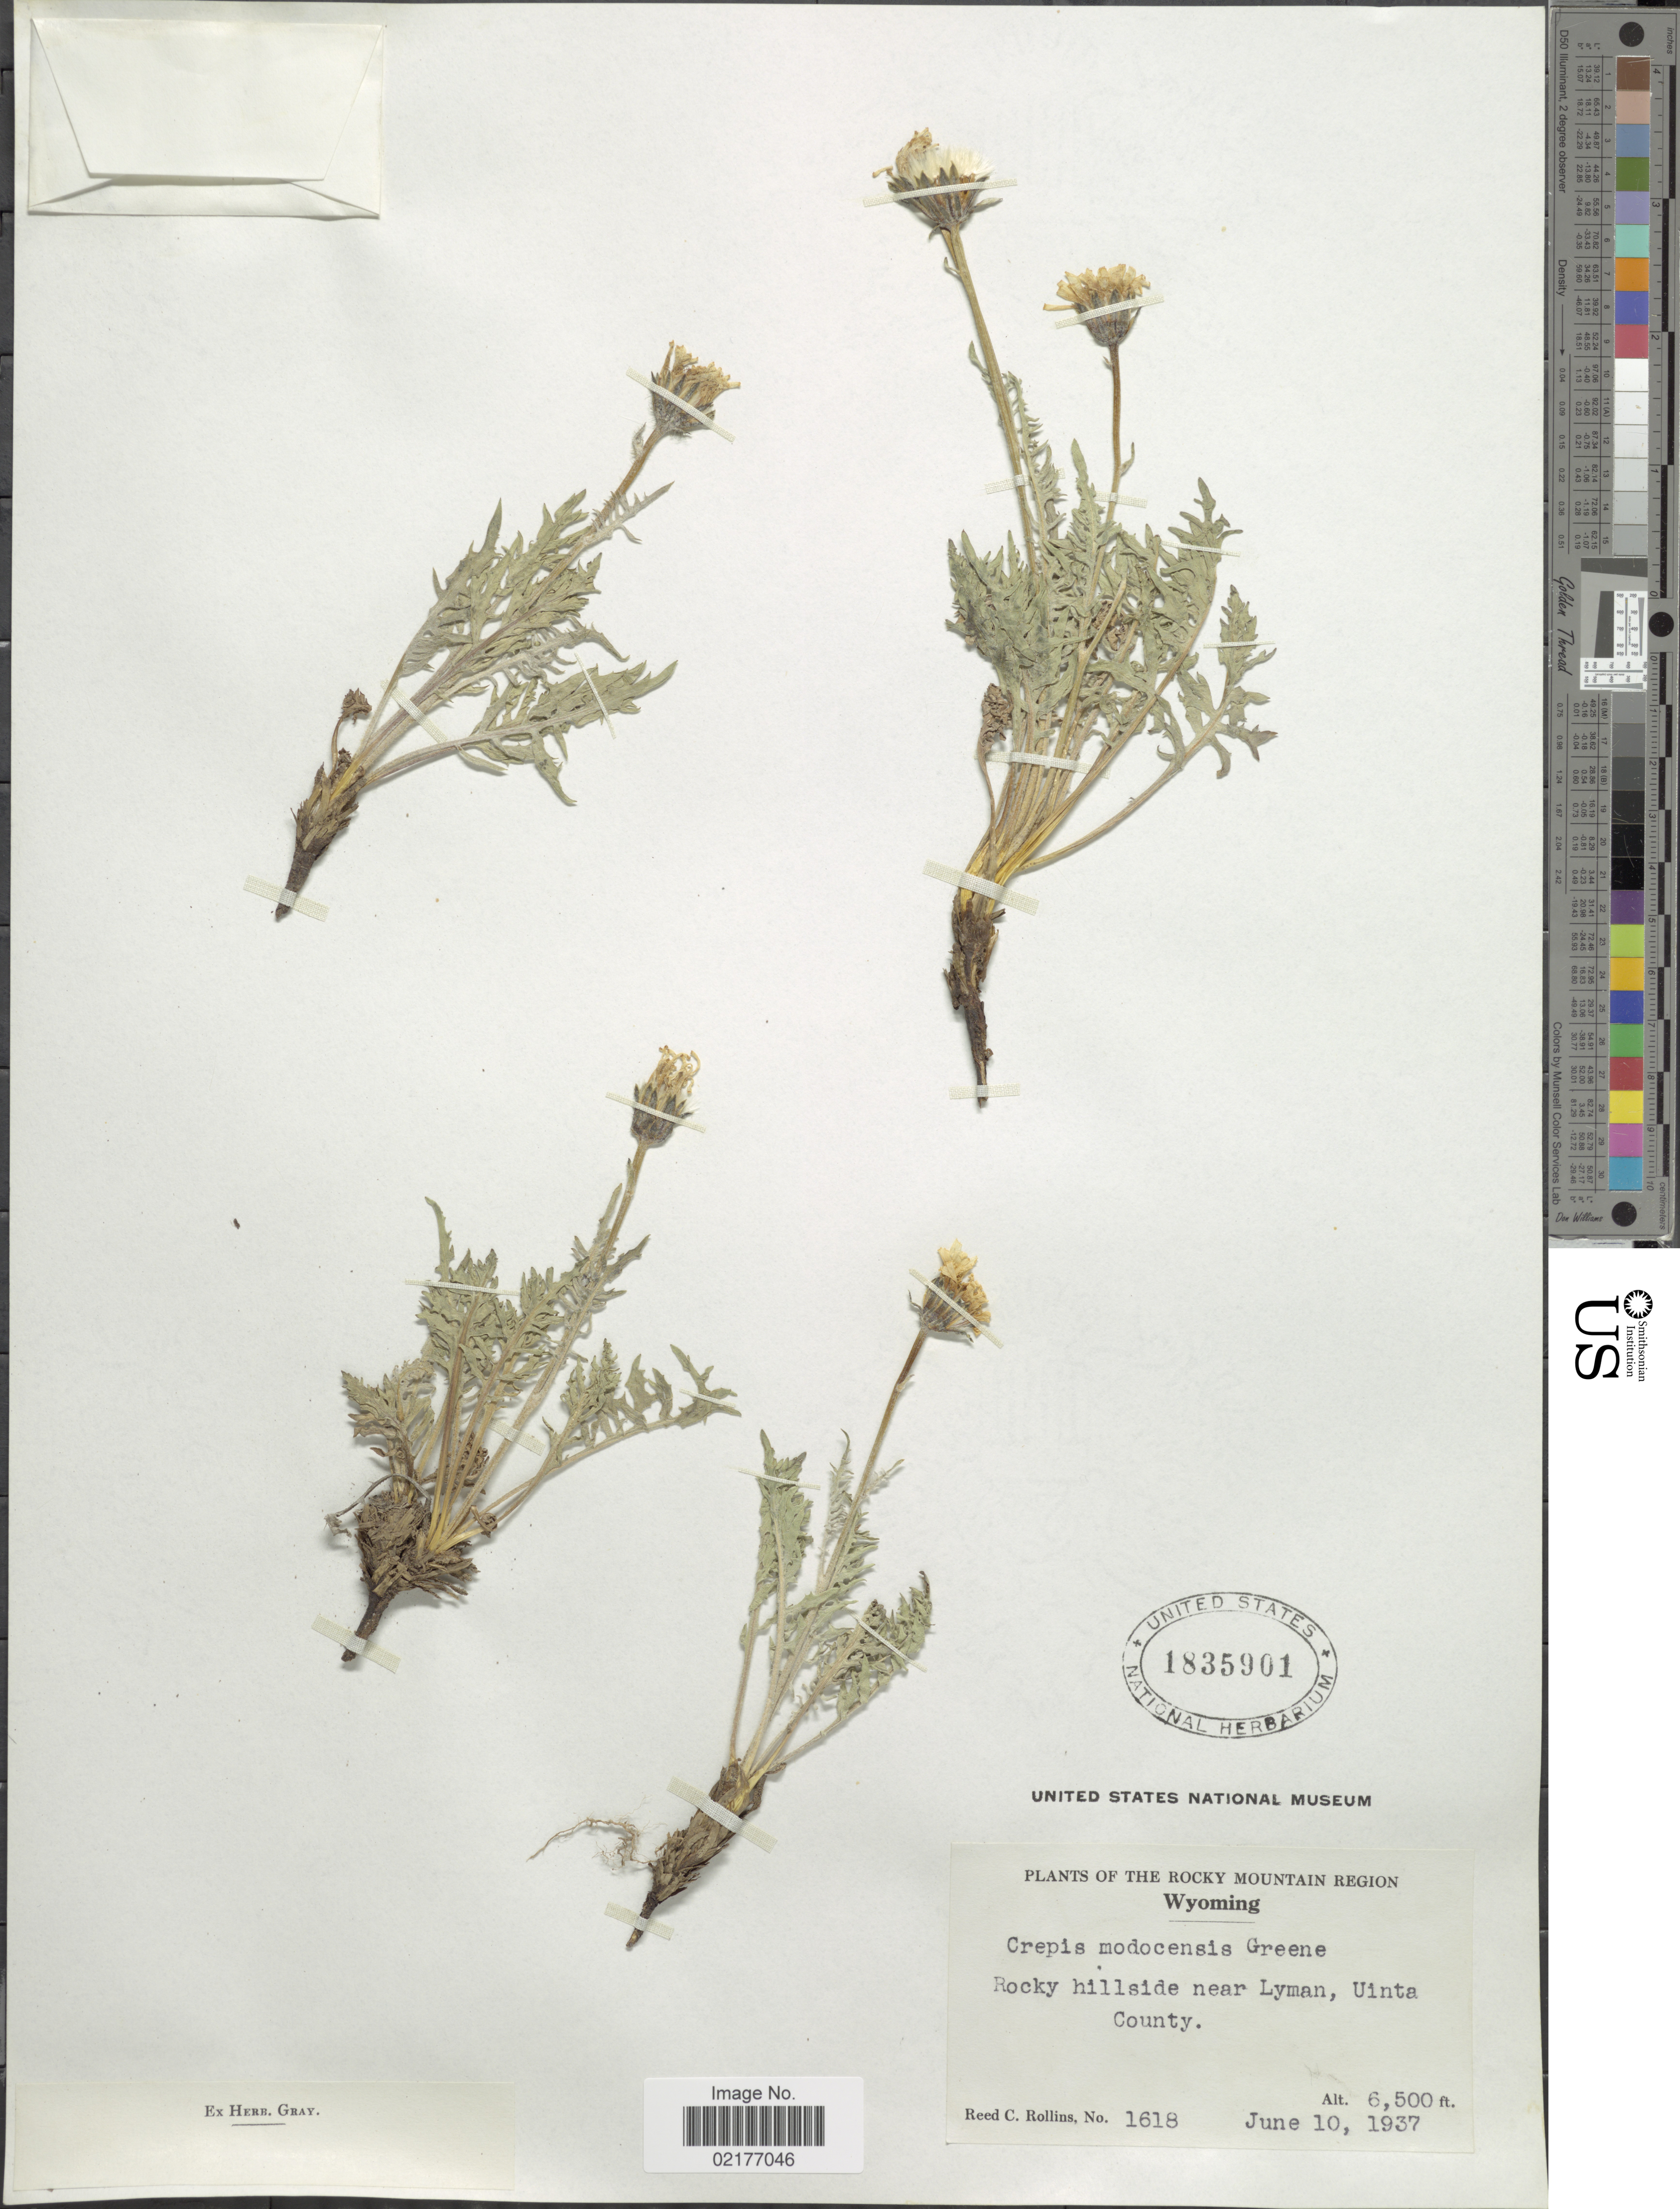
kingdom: Plantae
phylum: Tracheophyta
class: Magnoliopsida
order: Asterales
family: Asteraceae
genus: Crepis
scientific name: Crepis modocensis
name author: Greene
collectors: R. C. Rollins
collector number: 1618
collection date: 1937-06-10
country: United States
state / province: Wyoming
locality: The Rocky Mountain Region, Rocky hillside near Lyman, Uinta County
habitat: rocky hillside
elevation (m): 1981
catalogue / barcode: US 1835901